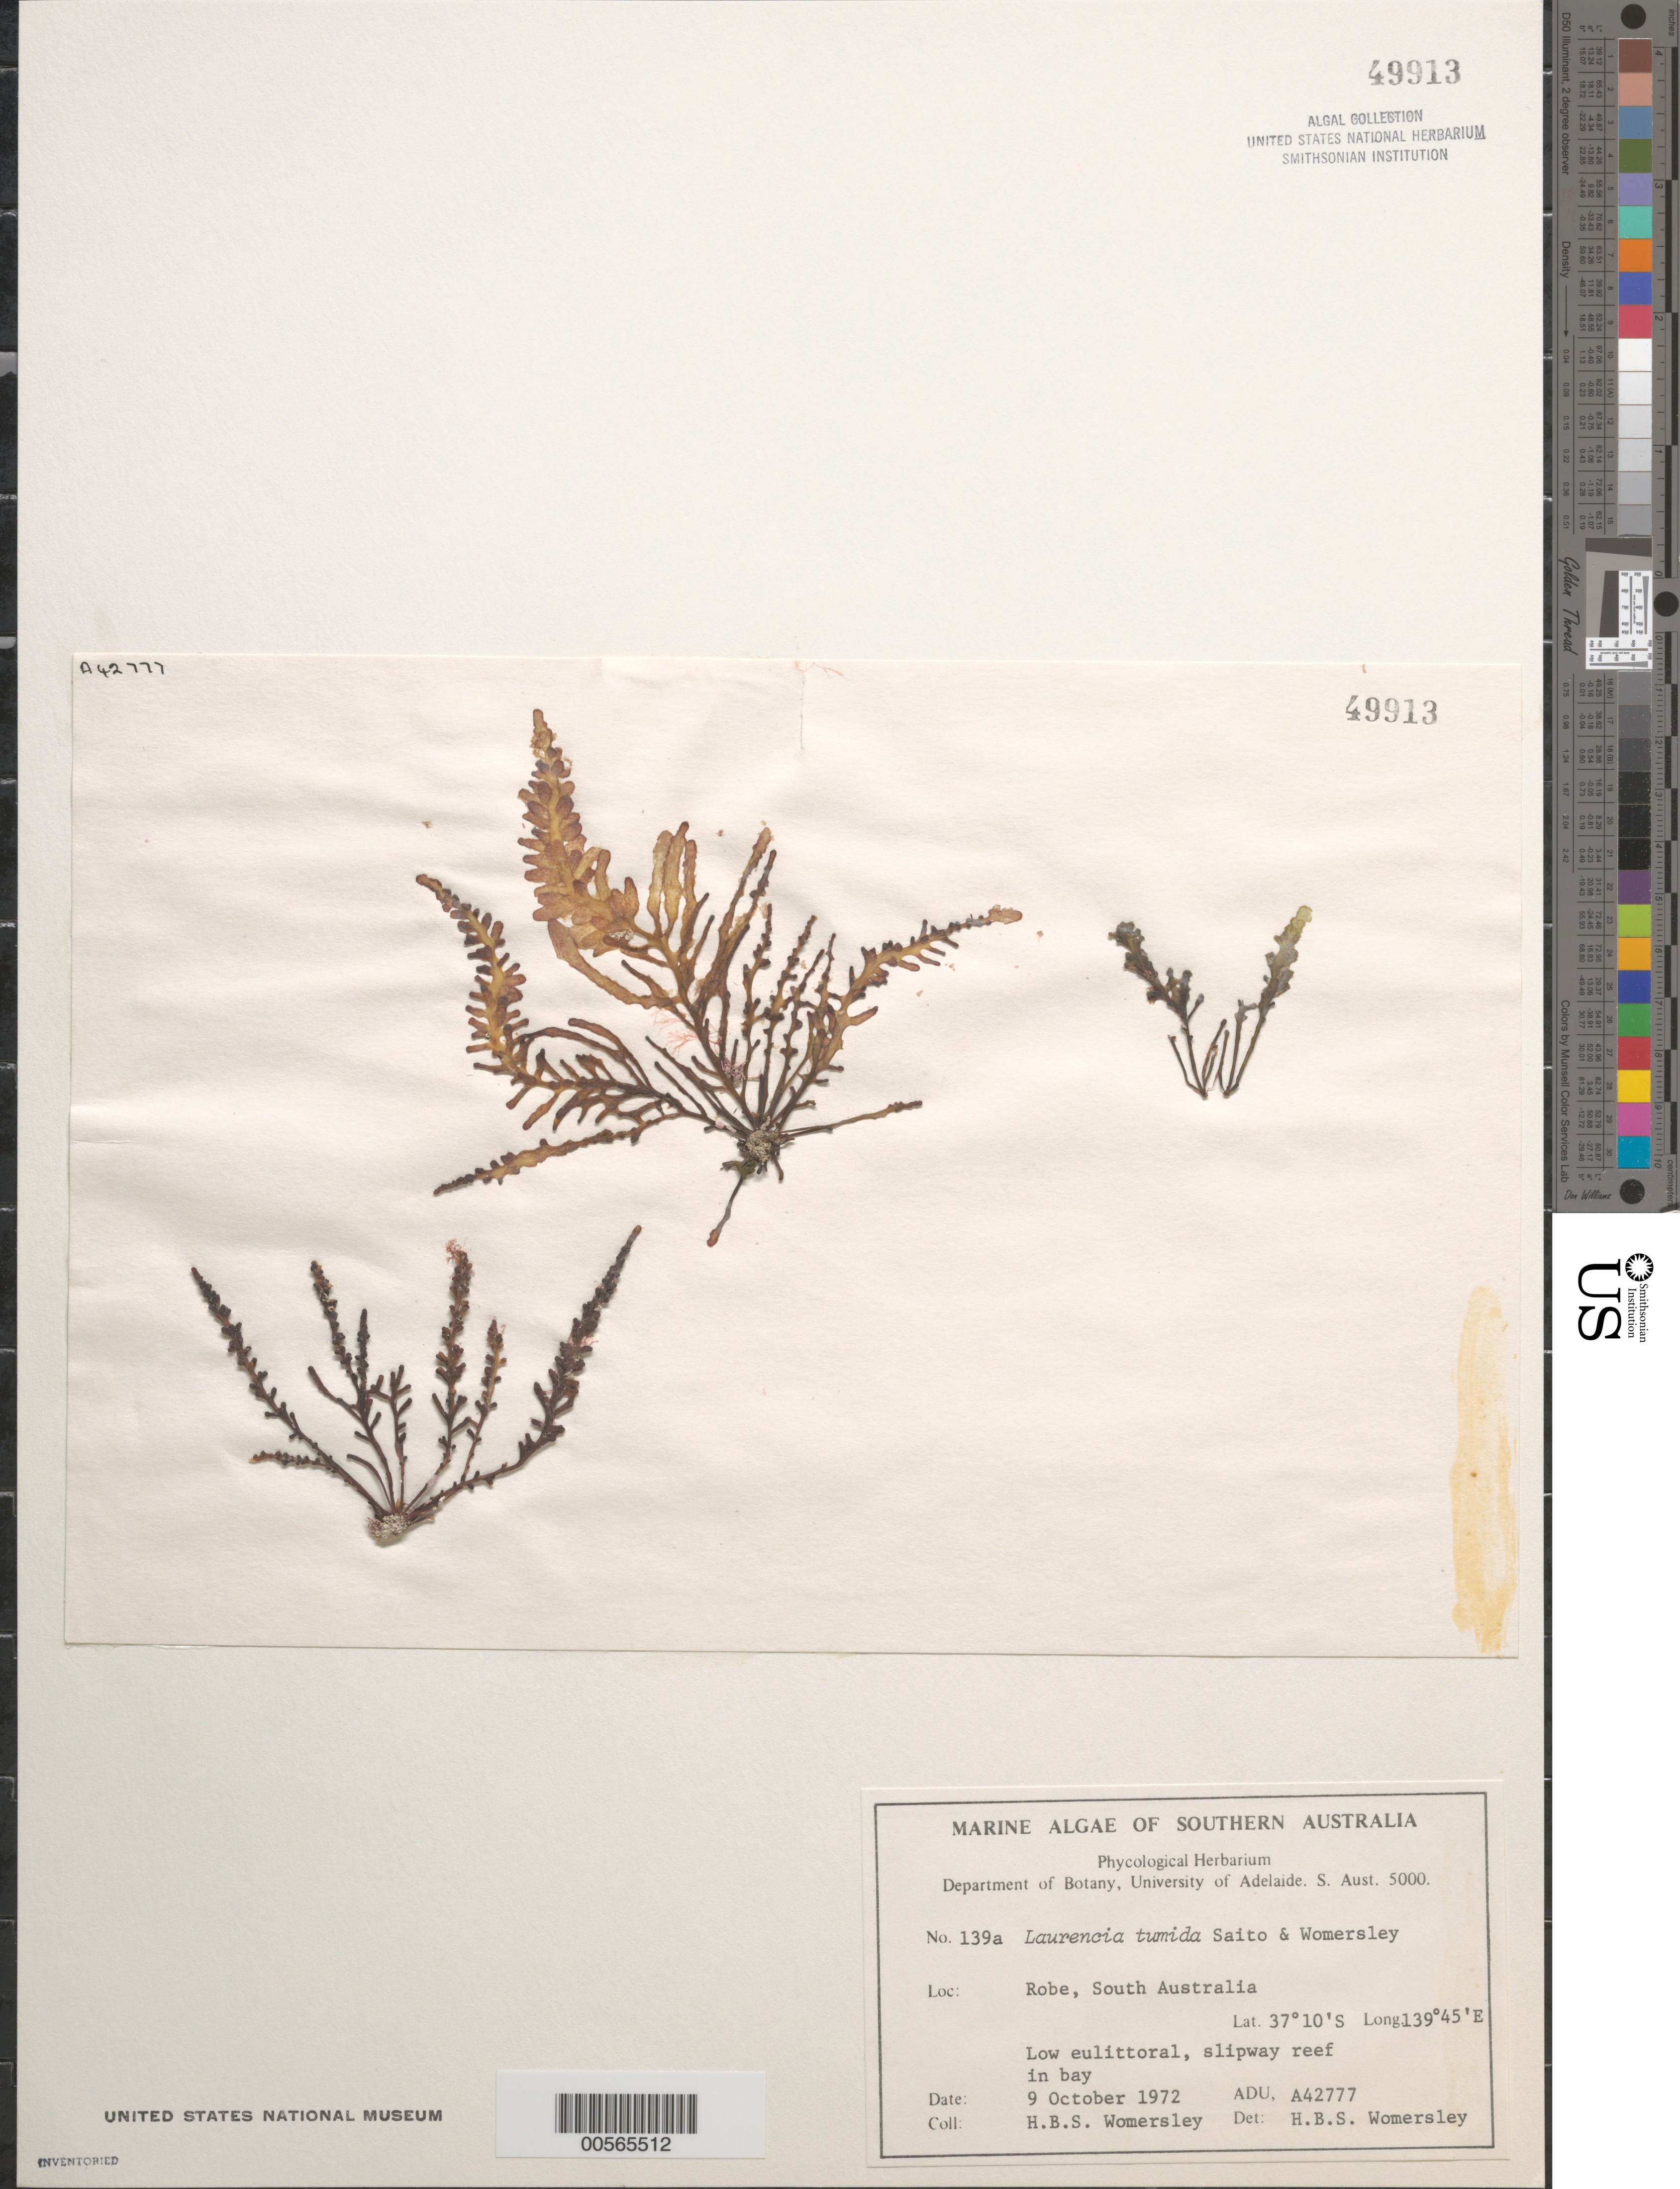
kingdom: Plantae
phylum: Rhodophyta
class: Florideophyceae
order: Ceramiales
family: Rhodomelaceae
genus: Laurencia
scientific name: Laurencia tumida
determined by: Womersley, H. B. S.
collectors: H. B. S. Womersley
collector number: ADU A42777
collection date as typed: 09 Oct 1972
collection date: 1972-10-09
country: Australia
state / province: South Australia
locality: Robe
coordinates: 37 10' S, 139 45' E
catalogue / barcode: US 49913